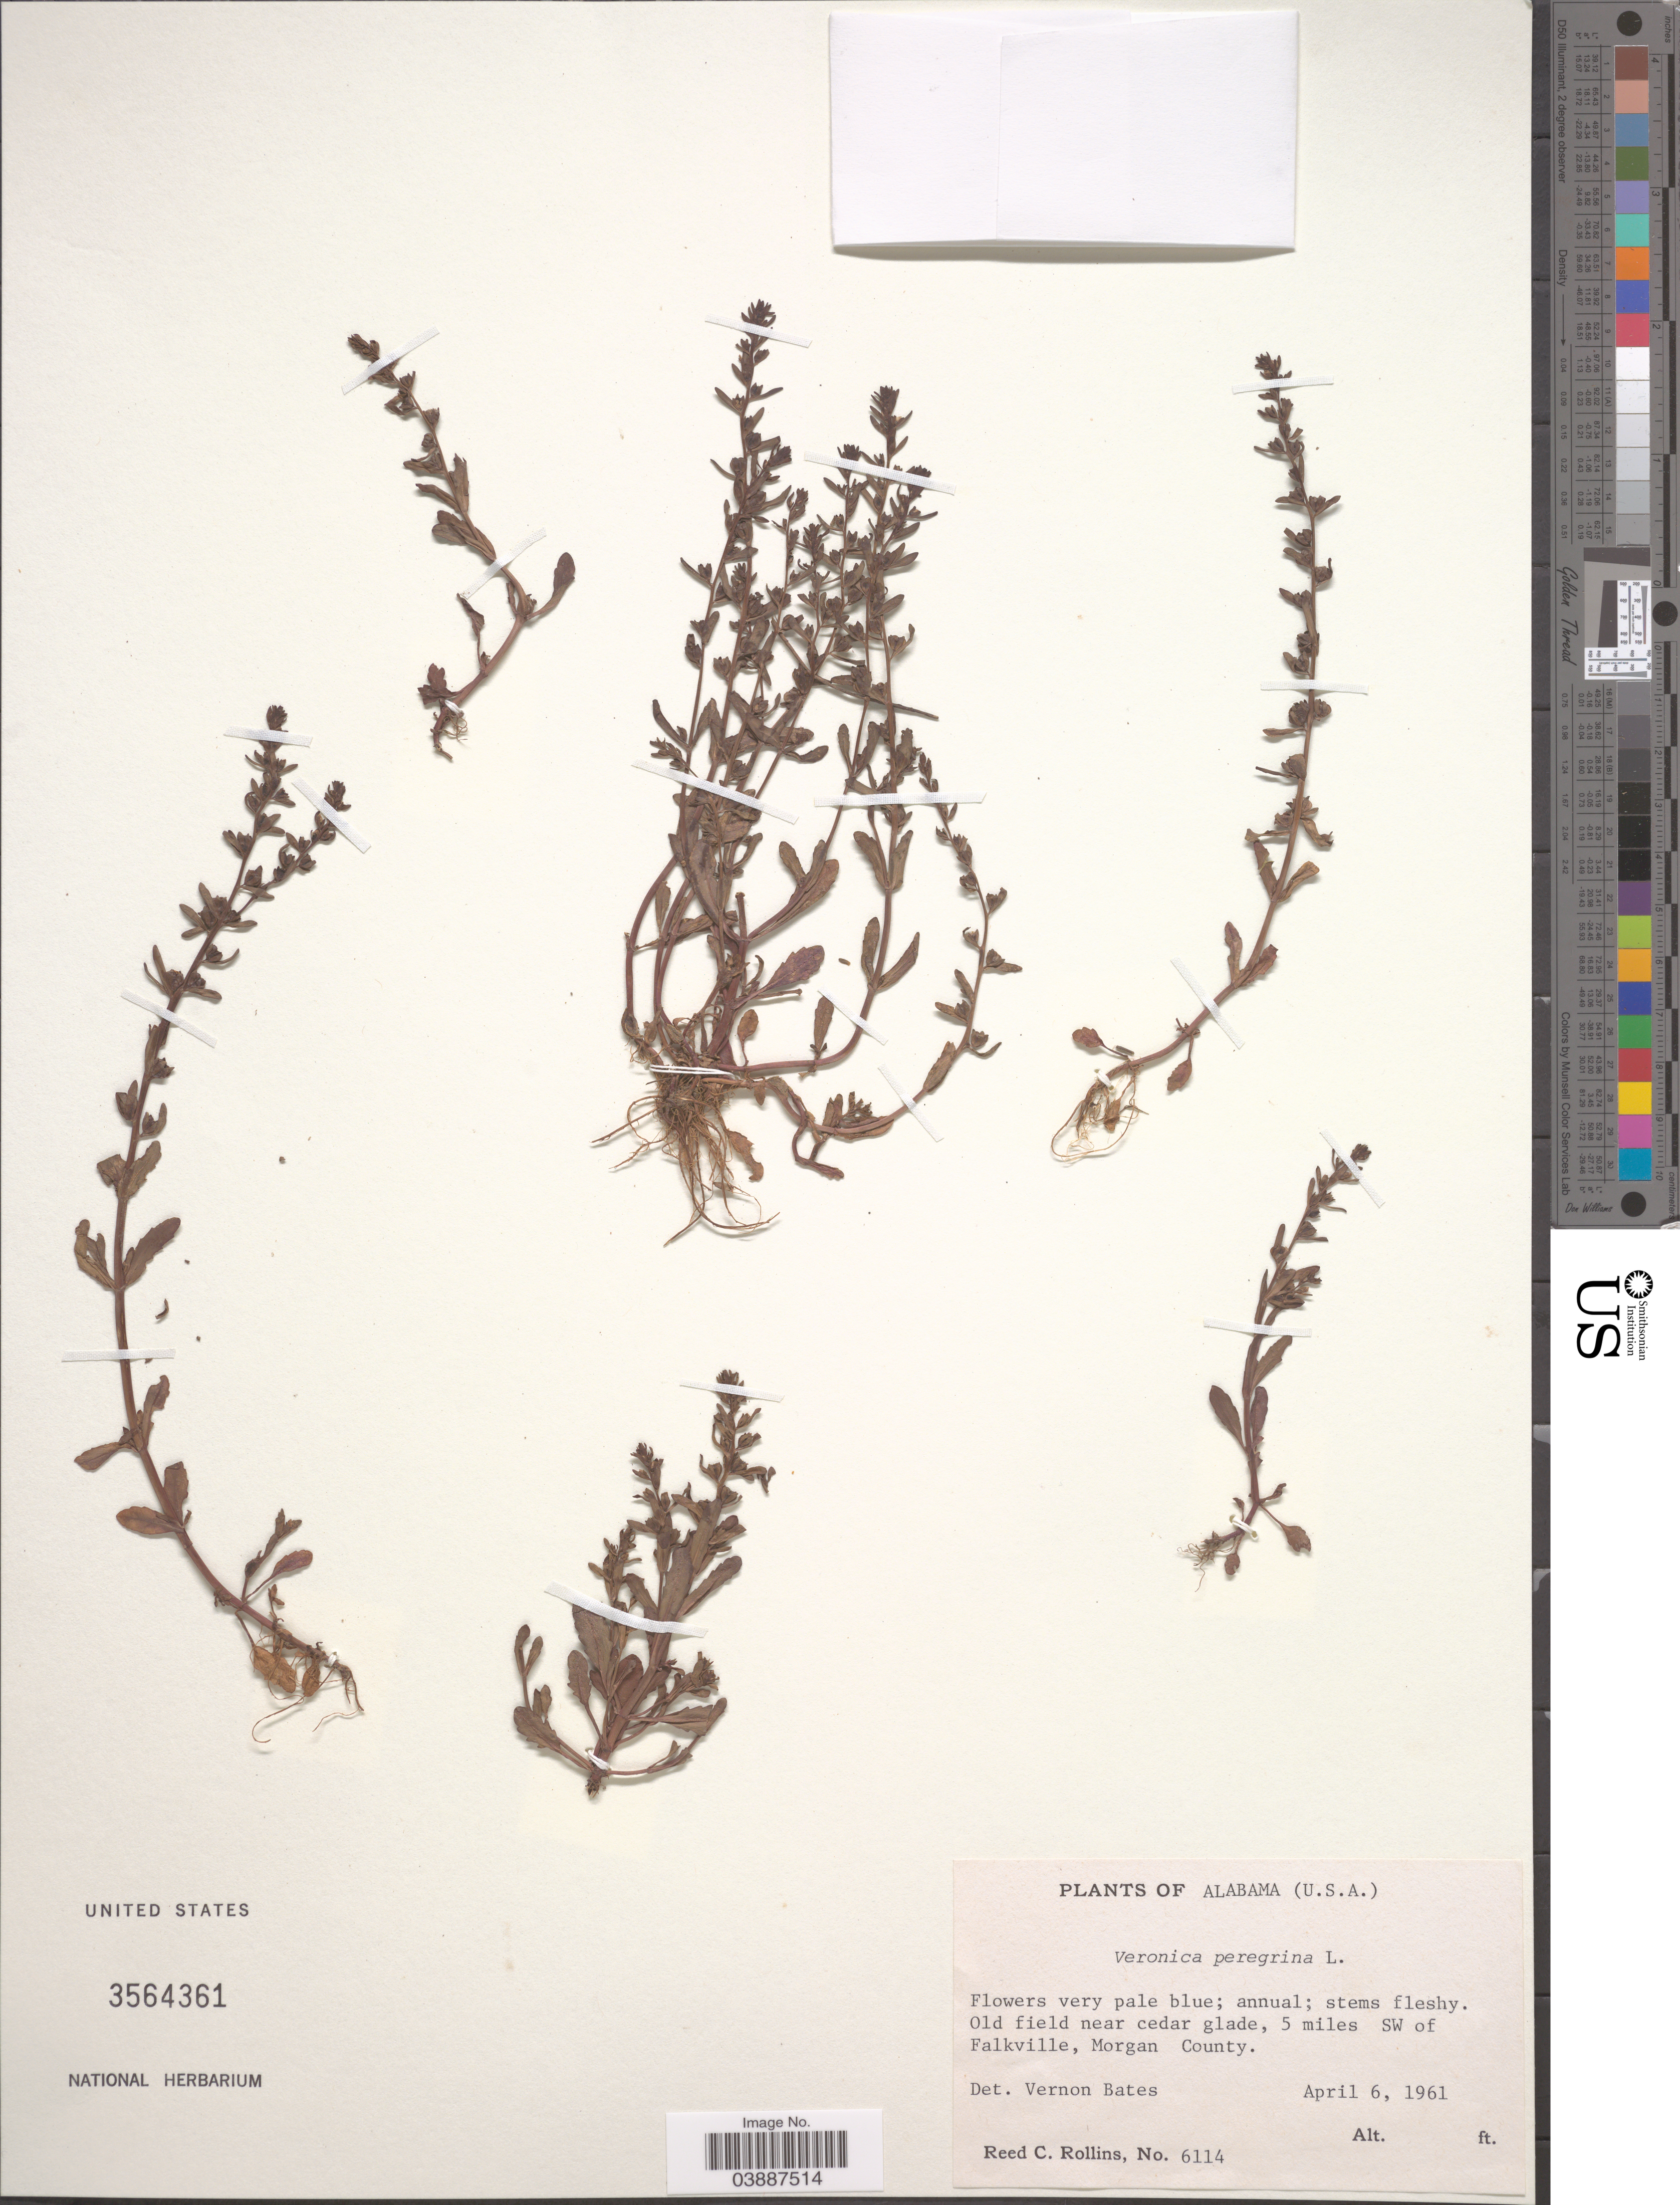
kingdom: Plantae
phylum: Tracheophyta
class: Magnoliopsida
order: Lamiales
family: Plantaginaceae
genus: Veronica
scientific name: Veronica peregrina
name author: L.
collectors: R. C. Rollins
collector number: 6114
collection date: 1961-04-06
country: United States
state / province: Alabama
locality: Old field near cedar glade, 5 miles SW of Falkville, Morgan County.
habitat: old field near cedar glade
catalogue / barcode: US 3564361